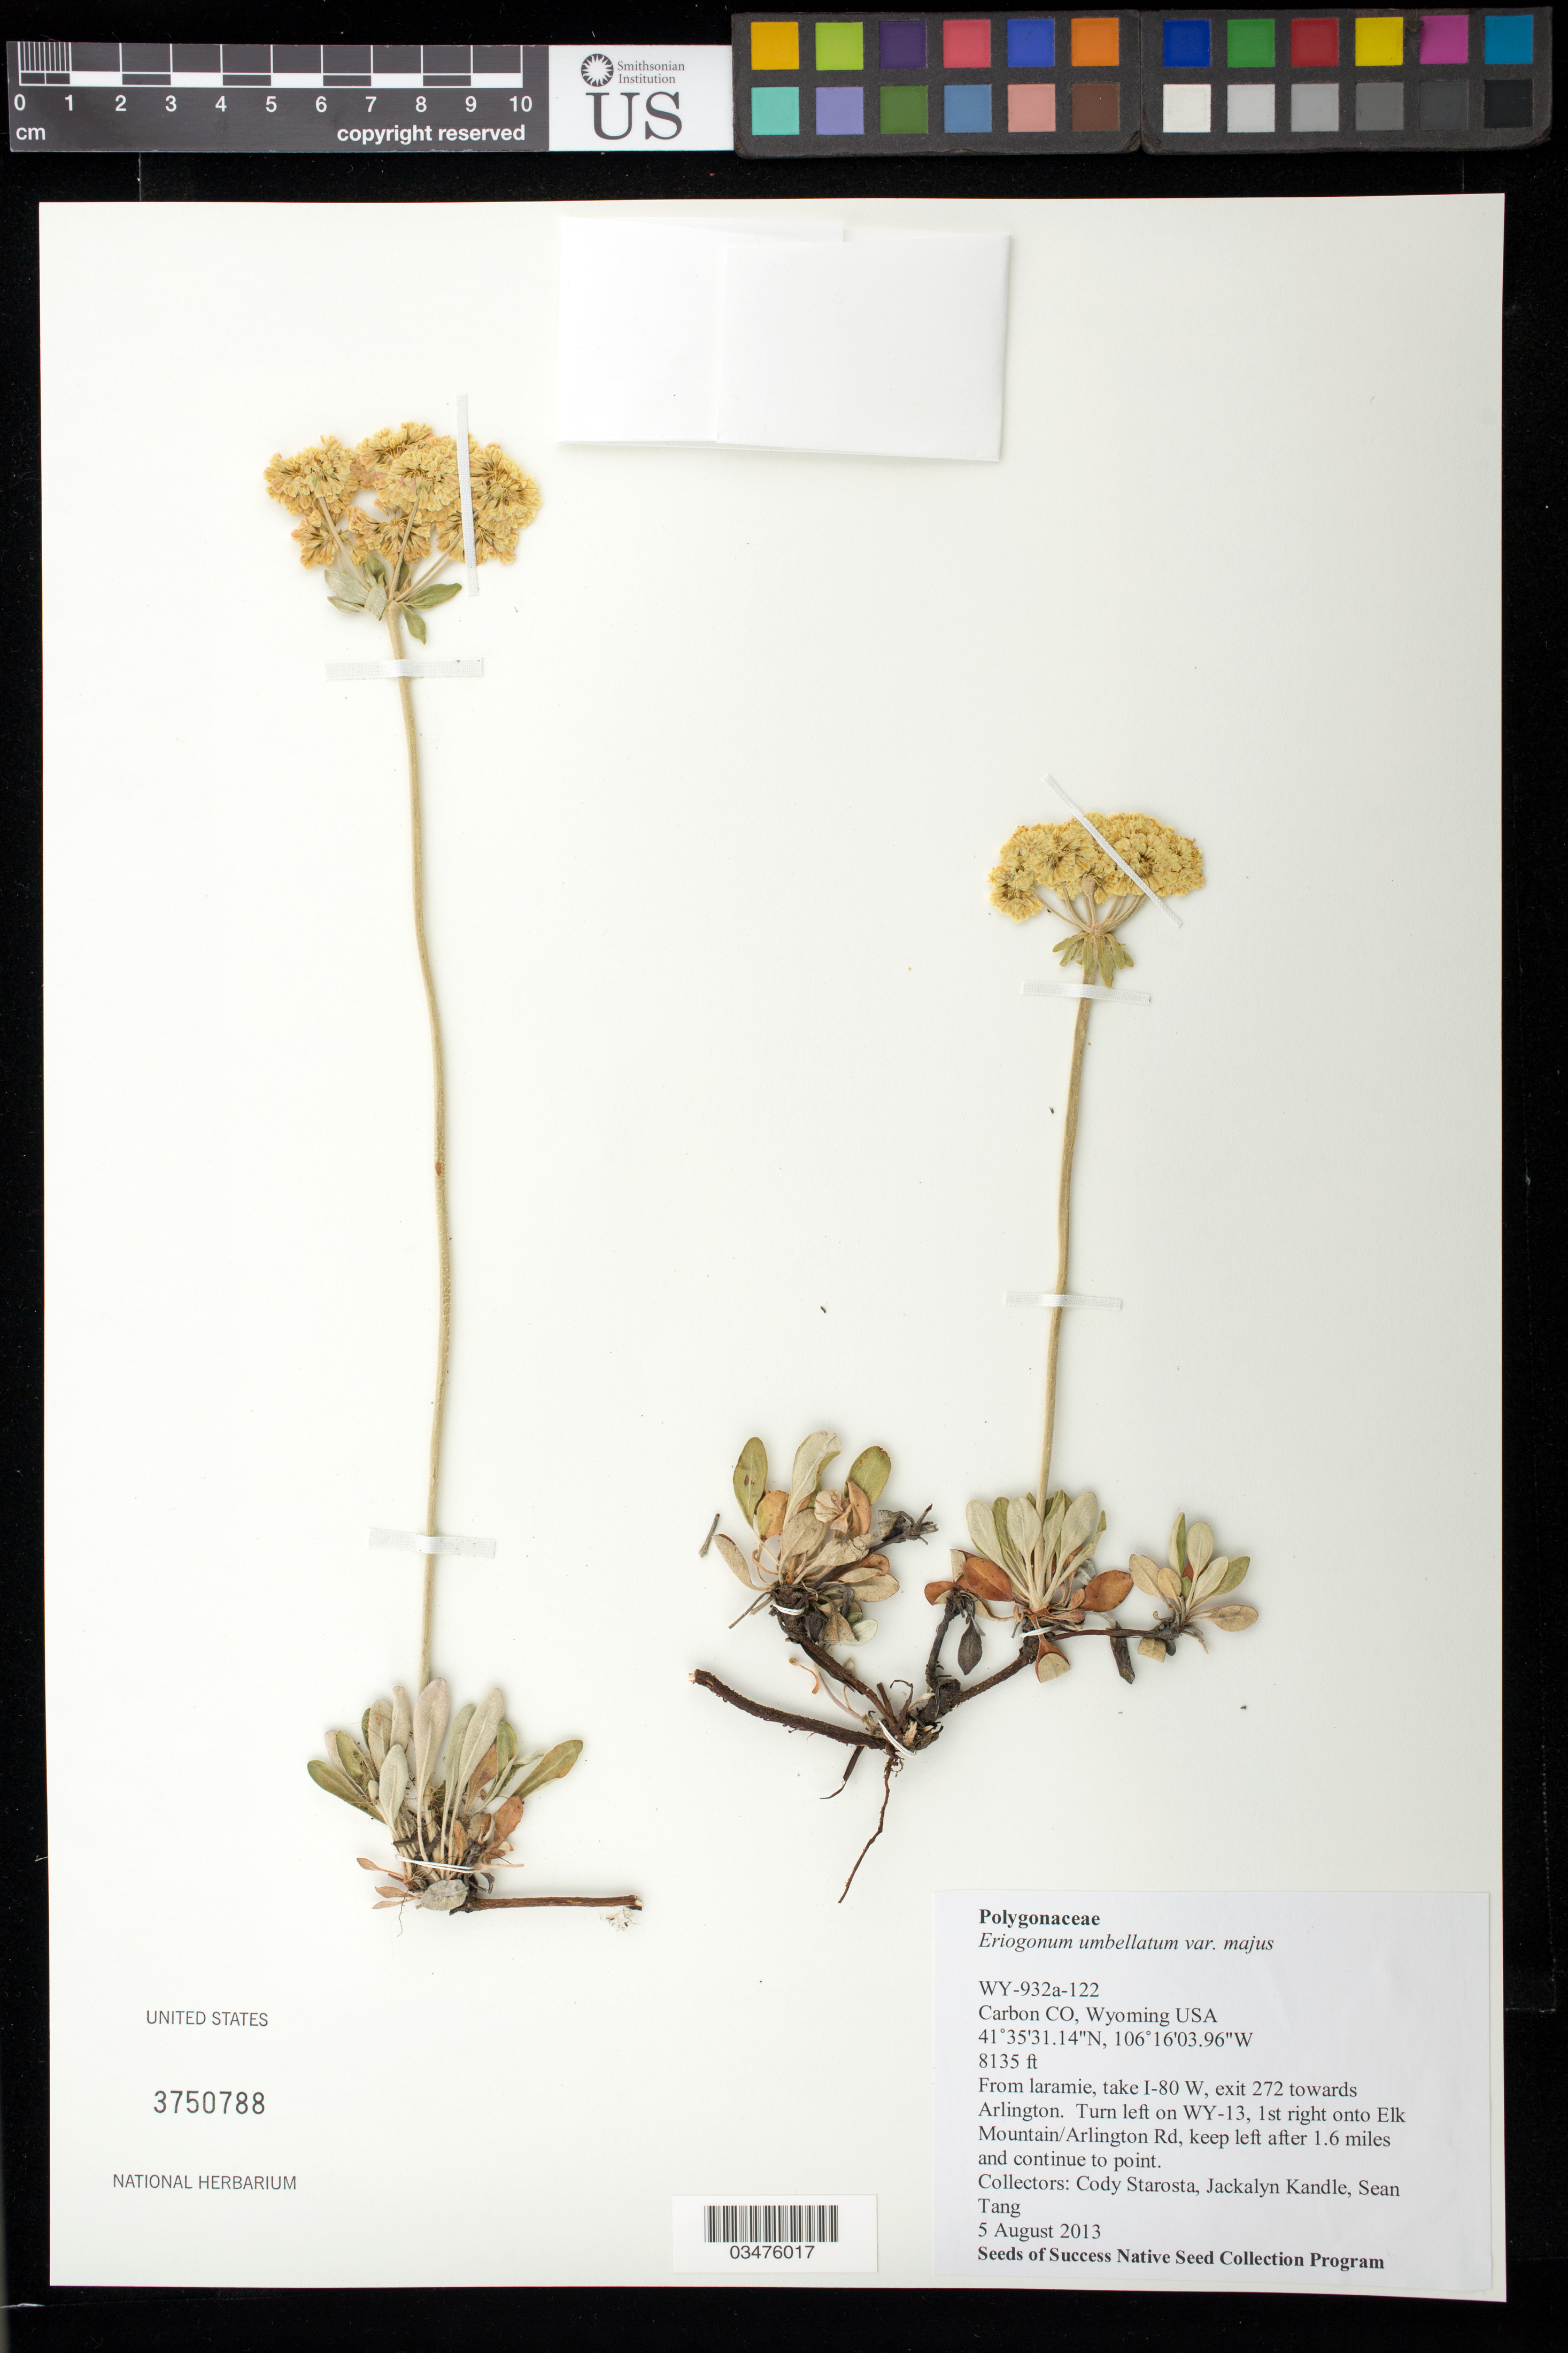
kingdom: Plantae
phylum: Tracheophyta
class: Magnoliopsida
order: Caryophyllales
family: Polygonaceae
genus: Eriogonum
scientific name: Eriogonum umbellatum var. majus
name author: Hook.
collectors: C. Starosta, J. Kandle & S. Tang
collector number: WY932A-122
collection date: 2013-08-05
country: United States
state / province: Wyoming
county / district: Carbon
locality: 1.6 mi. on Elk Mountain/Arlington Rd.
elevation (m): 2480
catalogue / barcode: US 3750788